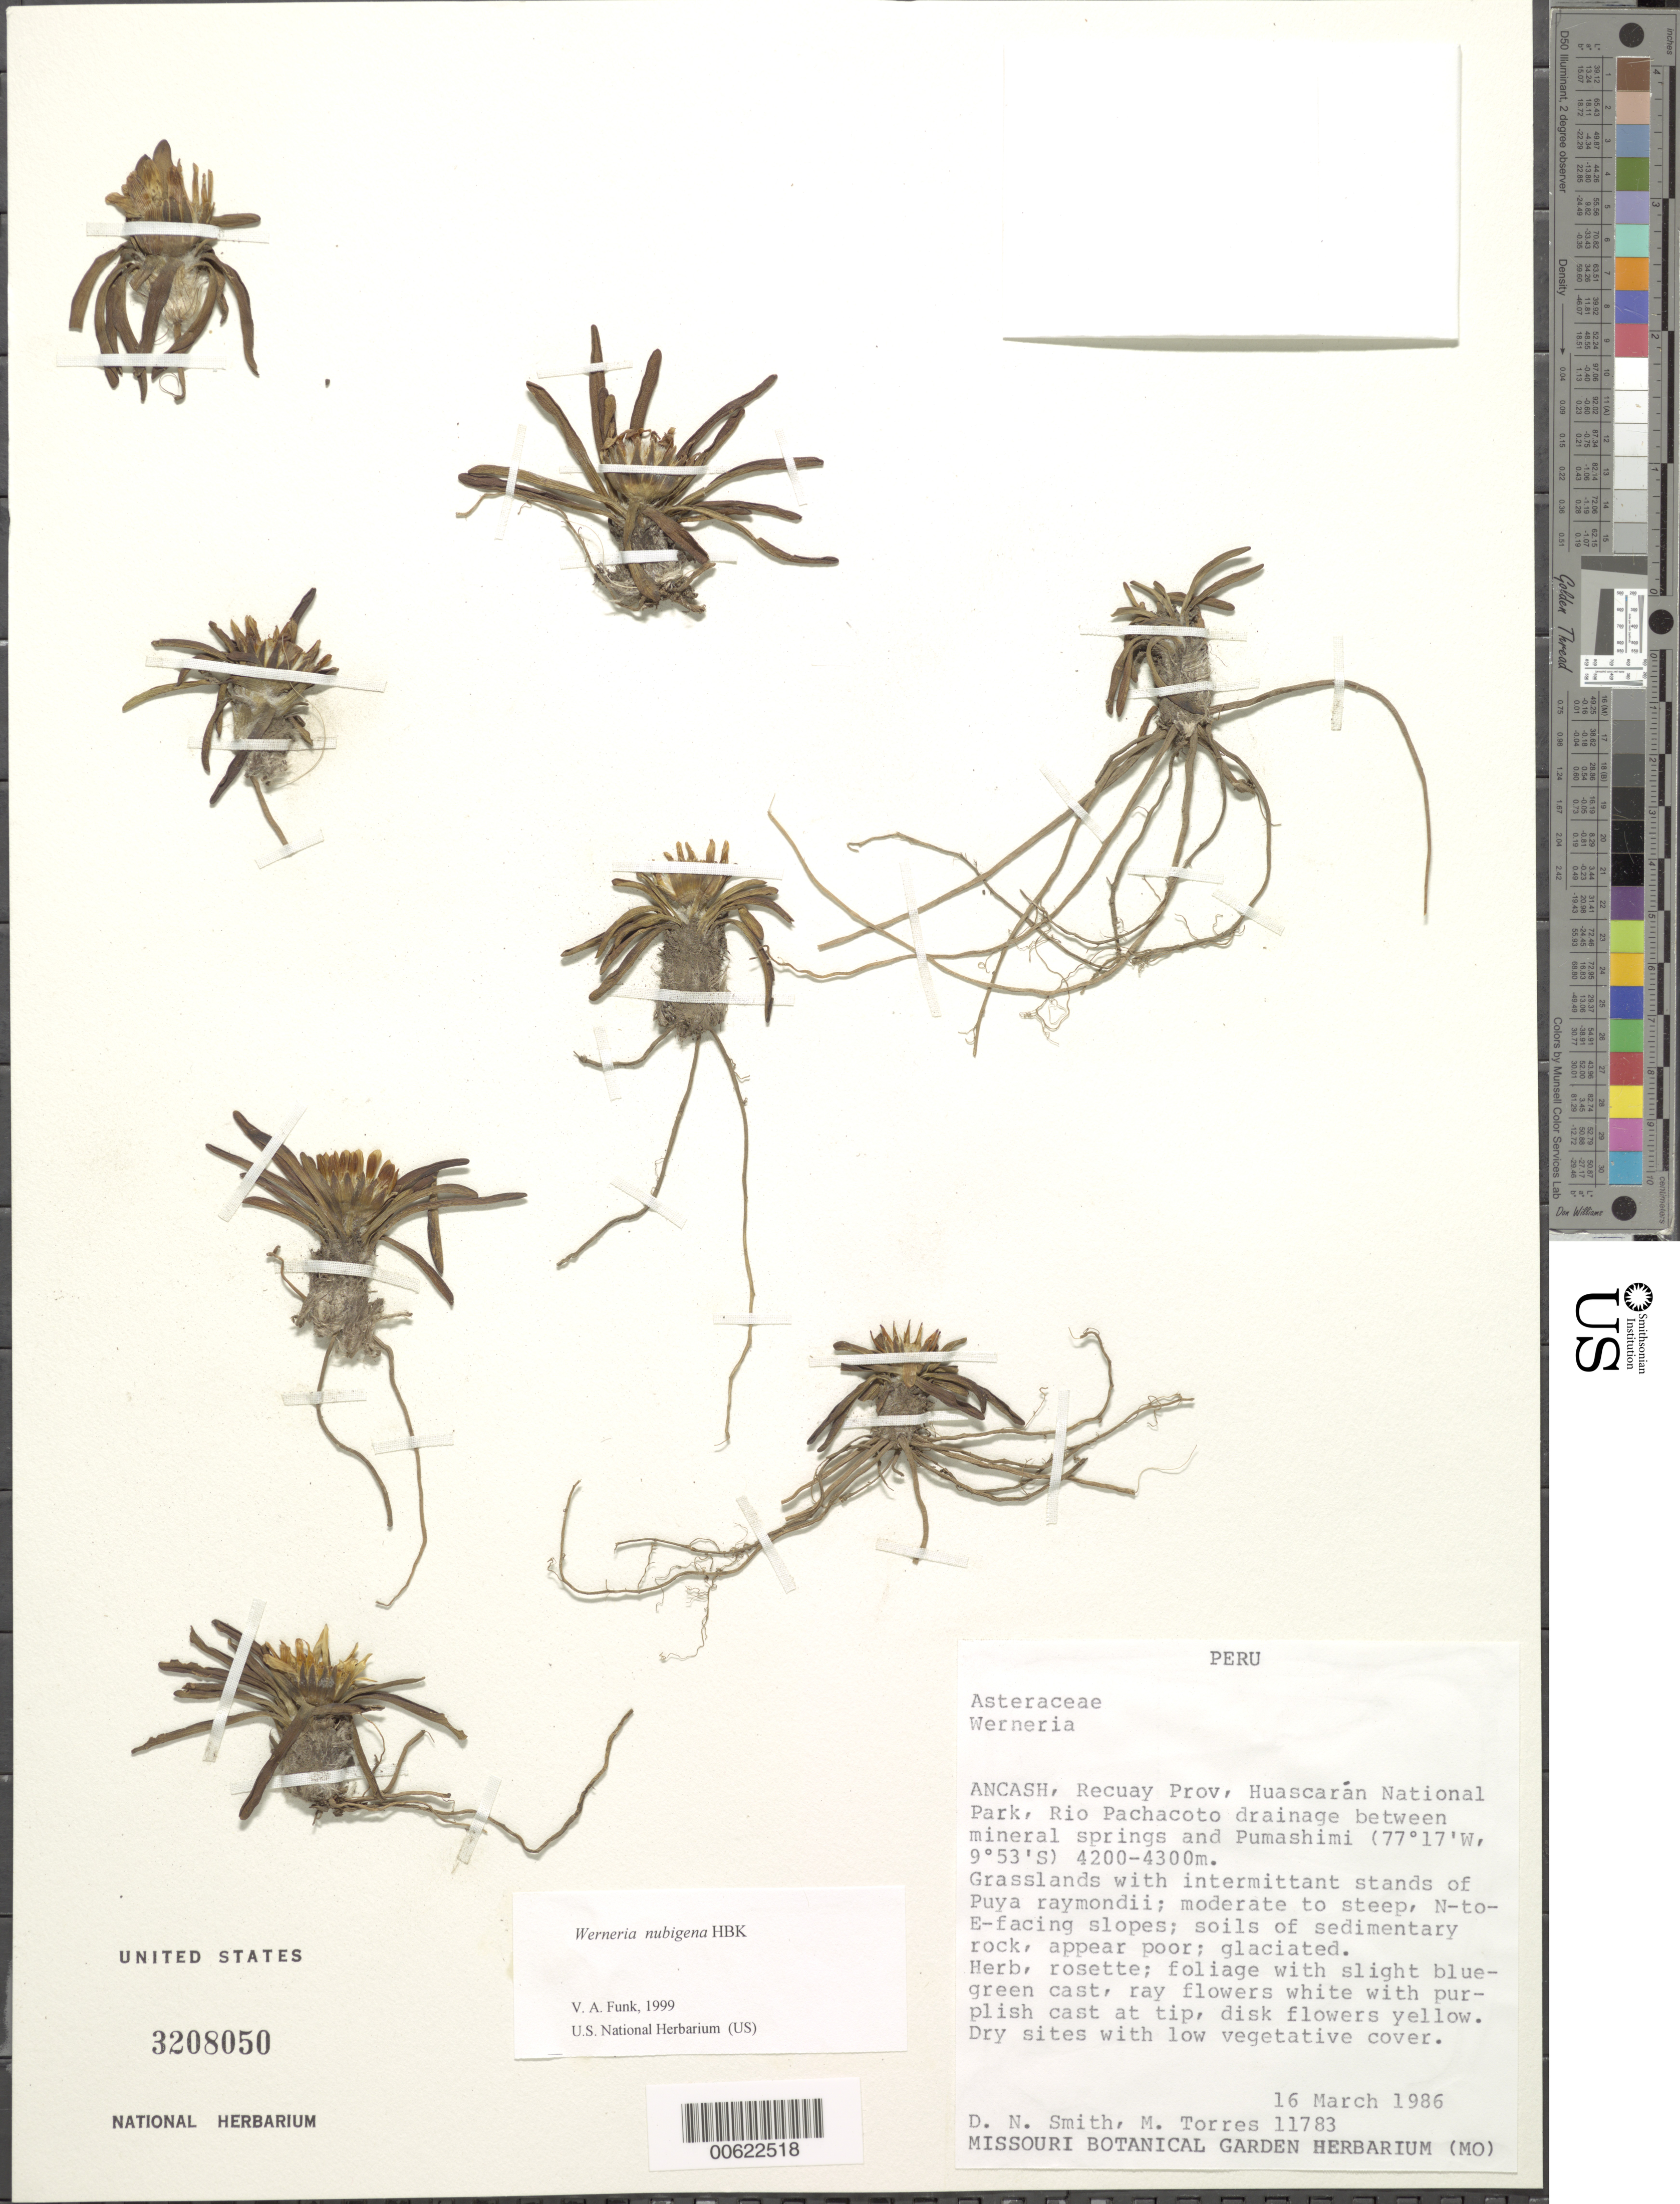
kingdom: Plantae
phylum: Tracheophyta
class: Magnoliopsida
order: Asterales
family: Asteraceae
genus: Werneria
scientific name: Werneria nubigena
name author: Kunth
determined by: Funk, Vicki A., (BOT), Smithsonian Institution - National Museum of Natural History (UNITED STATES)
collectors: D. Smith & et al.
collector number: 11879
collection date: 1986-03-19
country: Peru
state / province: Ancash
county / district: Recuay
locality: Huascaran National Park, lateral valley of Quebrada Queshque, toward Rio Pachacoto drainage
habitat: Grassland; steep southern facing slopes; morainal material,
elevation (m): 4575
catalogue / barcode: US 3208050